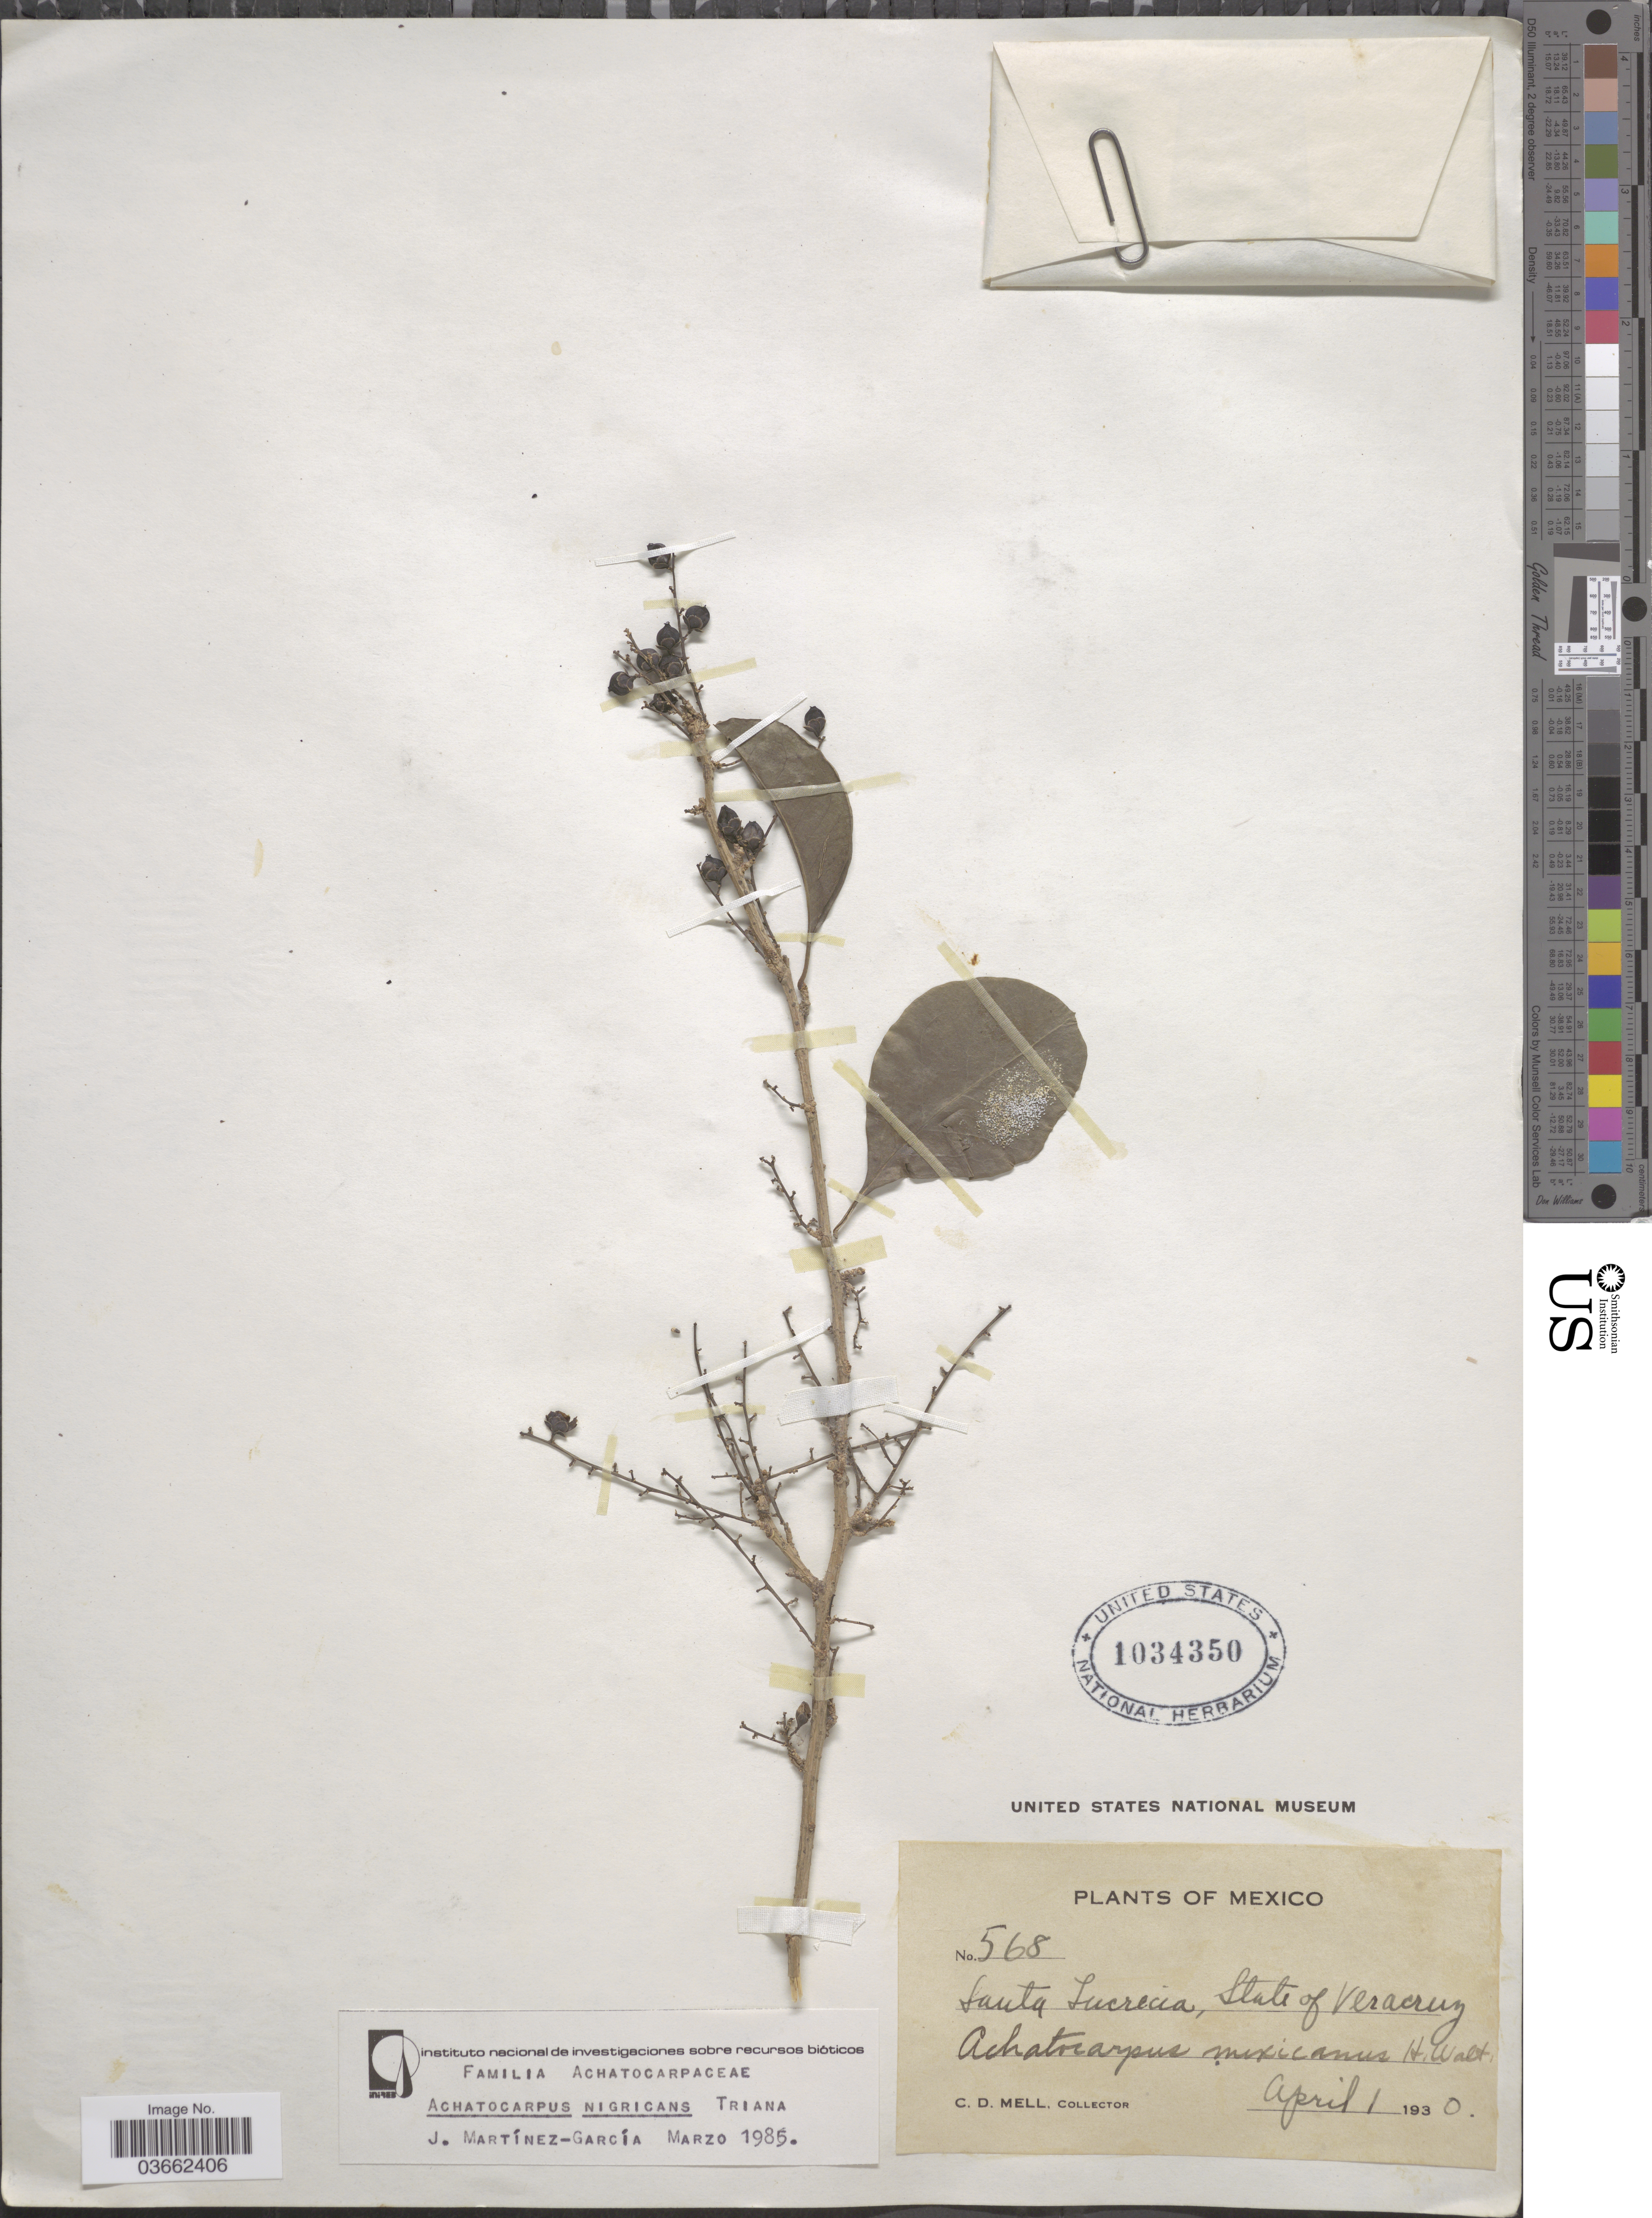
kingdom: Plantae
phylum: Tracheophyta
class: Magnoliopsida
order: Caryophyllales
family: Achatocarpaceae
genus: Achatocarpus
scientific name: Achatocarpus nigricans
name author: Triana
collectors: C. D. Mell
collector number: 568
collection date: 1930-04-01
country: Mexico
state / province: Veracruz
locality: Santa Lucrecia, State of Veracruz.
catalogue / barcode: US 1034350